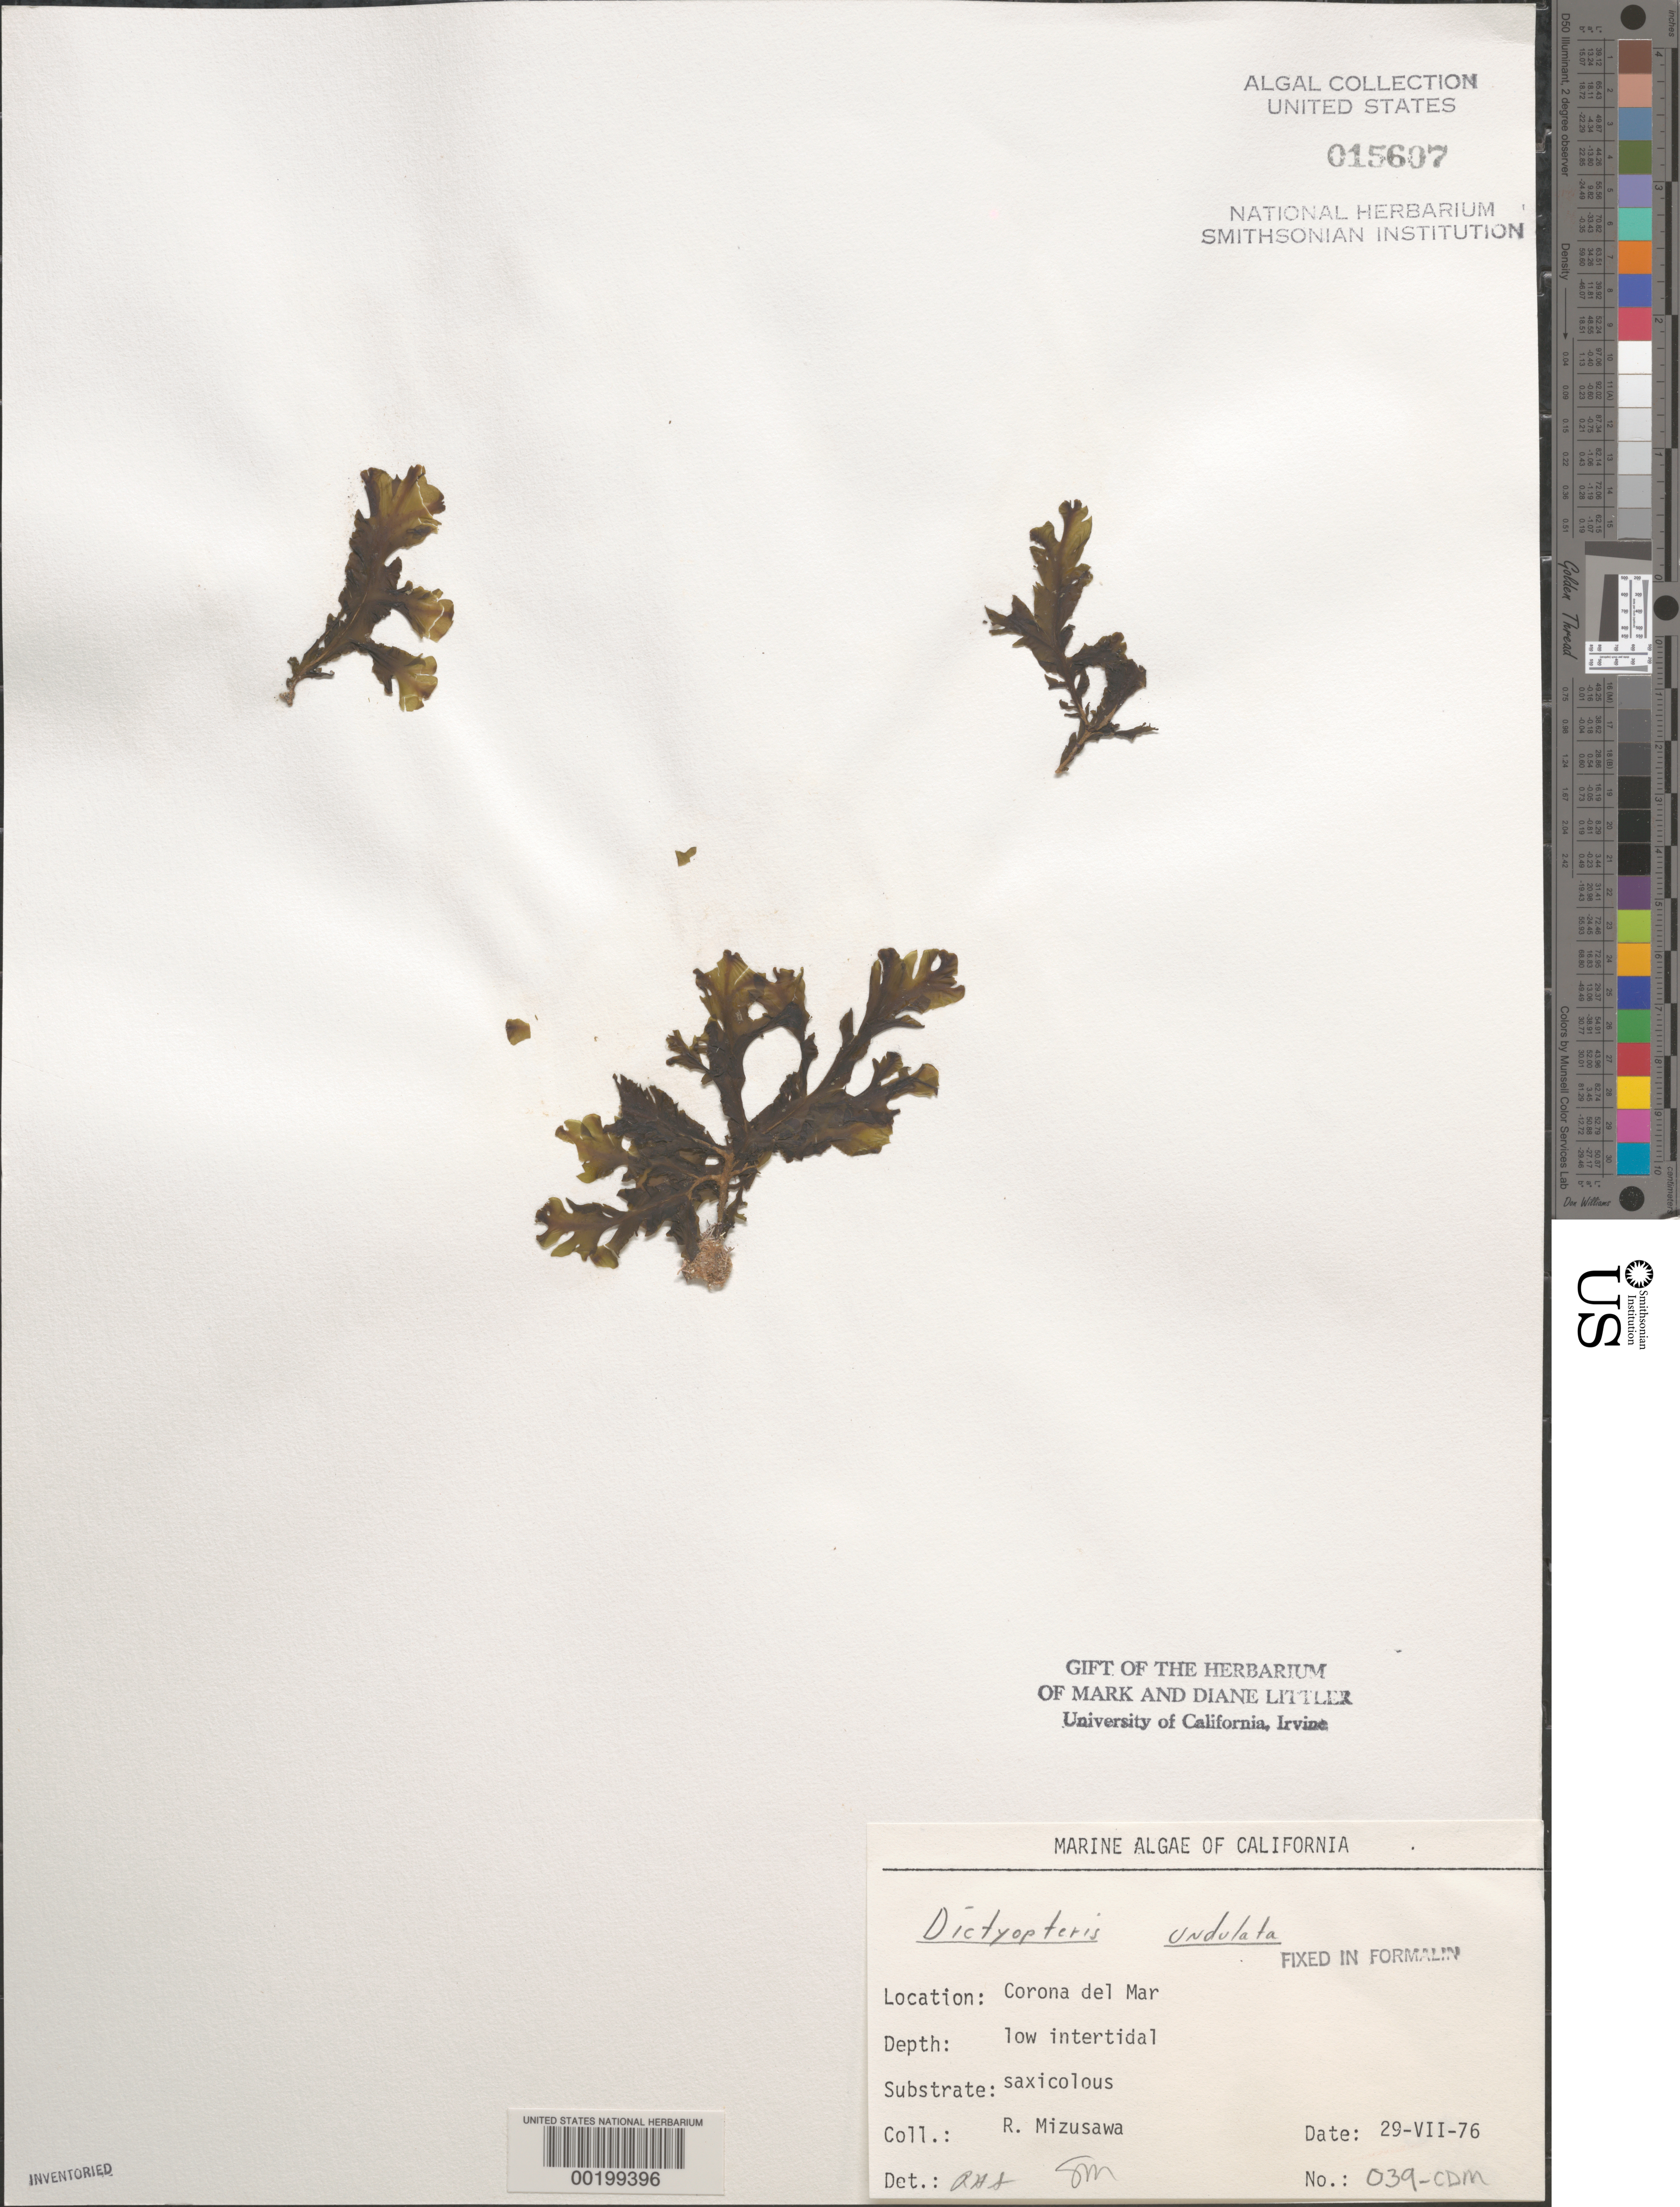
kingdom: Chromista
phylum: Ochrophyta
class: Phaeophyceae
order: Dictyotales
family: Dictyotaceae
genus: Dictyopteris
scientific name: Dictyopteris undulata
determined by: Sims, Robert H.; Murray, S. N.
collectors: R. Mizusawa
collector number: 039-CDM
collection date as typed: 29 Jul 1976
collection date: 1976-07-29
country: United States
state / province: California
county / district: Orange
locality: Corona del Mar, mouth of Morning Canyon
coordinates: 33 35'14"N, 117 51'54"W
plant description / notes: BLM-SOCALBIGHT Rocky Intertidal Survey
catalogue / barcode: US 15607